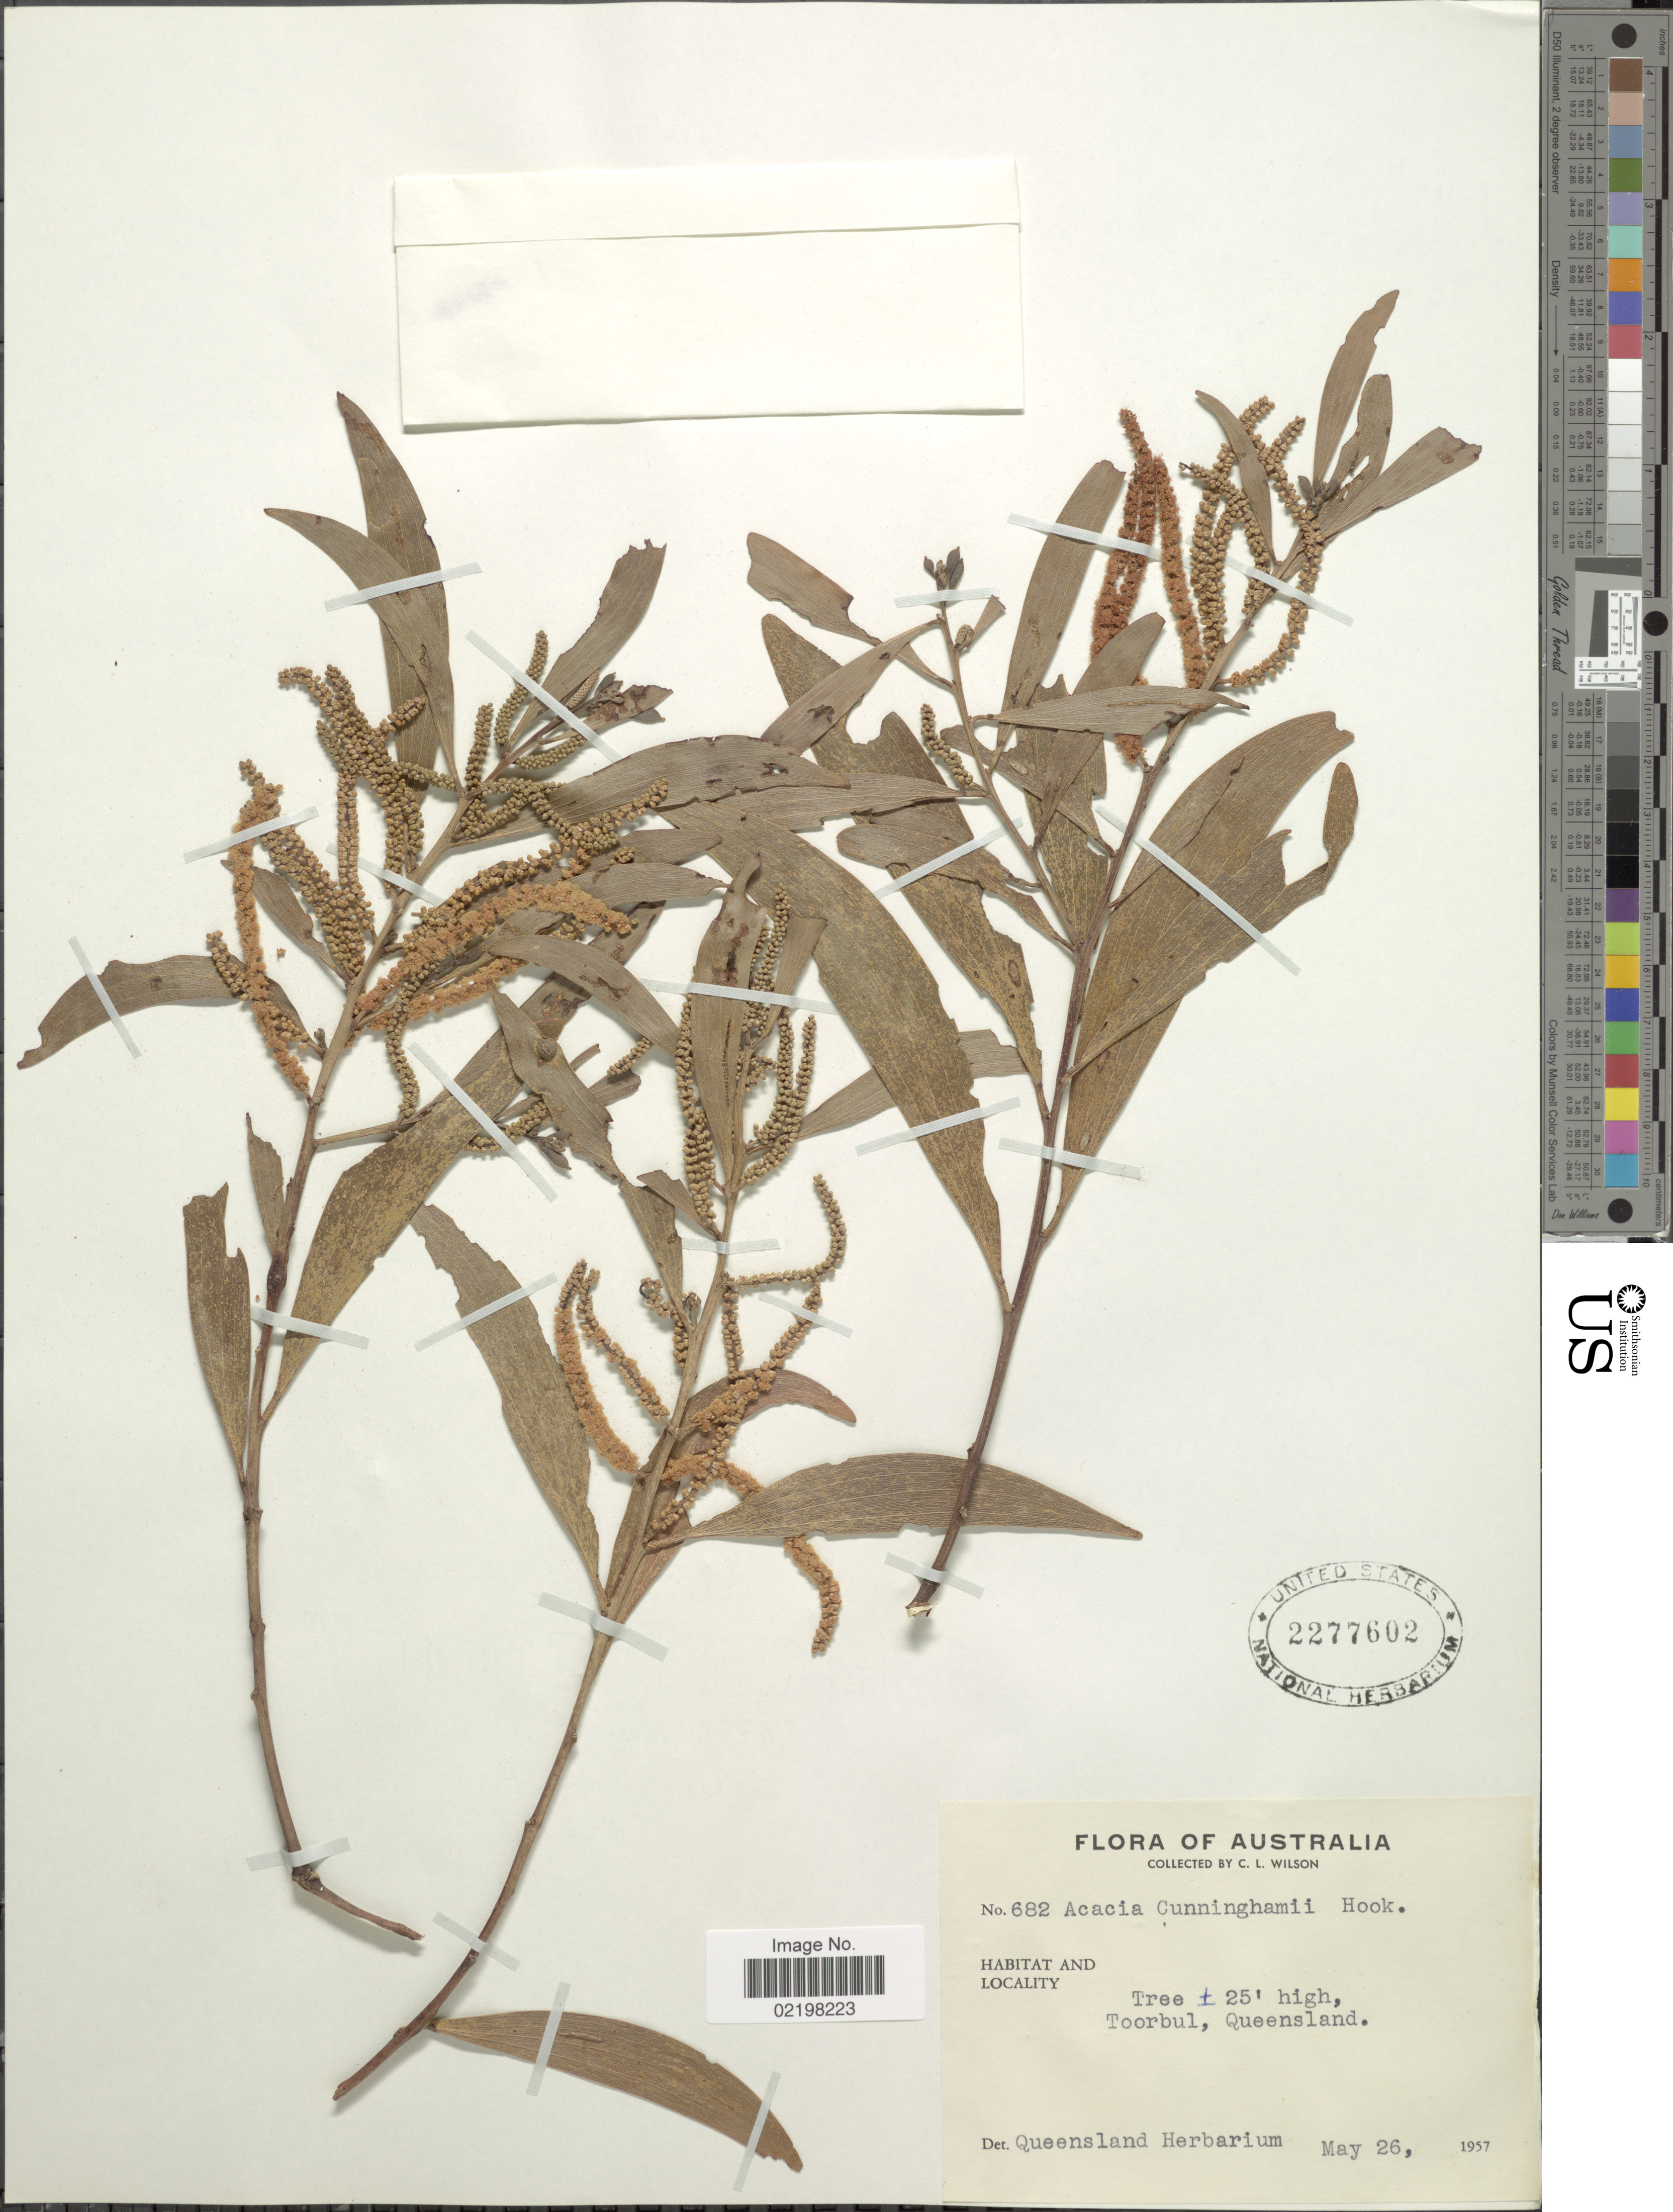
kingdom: Plantae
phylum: Tracheophyta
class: Magnoliopsida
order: Fabales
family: Fabaceae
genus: Acacia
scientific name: Acacia leiocalyx subsp. leiocalyx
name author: (Domin) Pedley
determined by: Pedley, Leslie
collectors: C. L. Wilson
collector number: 682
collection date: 1957-05-26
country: Australia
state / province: Queensland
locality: Australia, Toorbul, Queensland.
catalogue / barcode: US 2277602